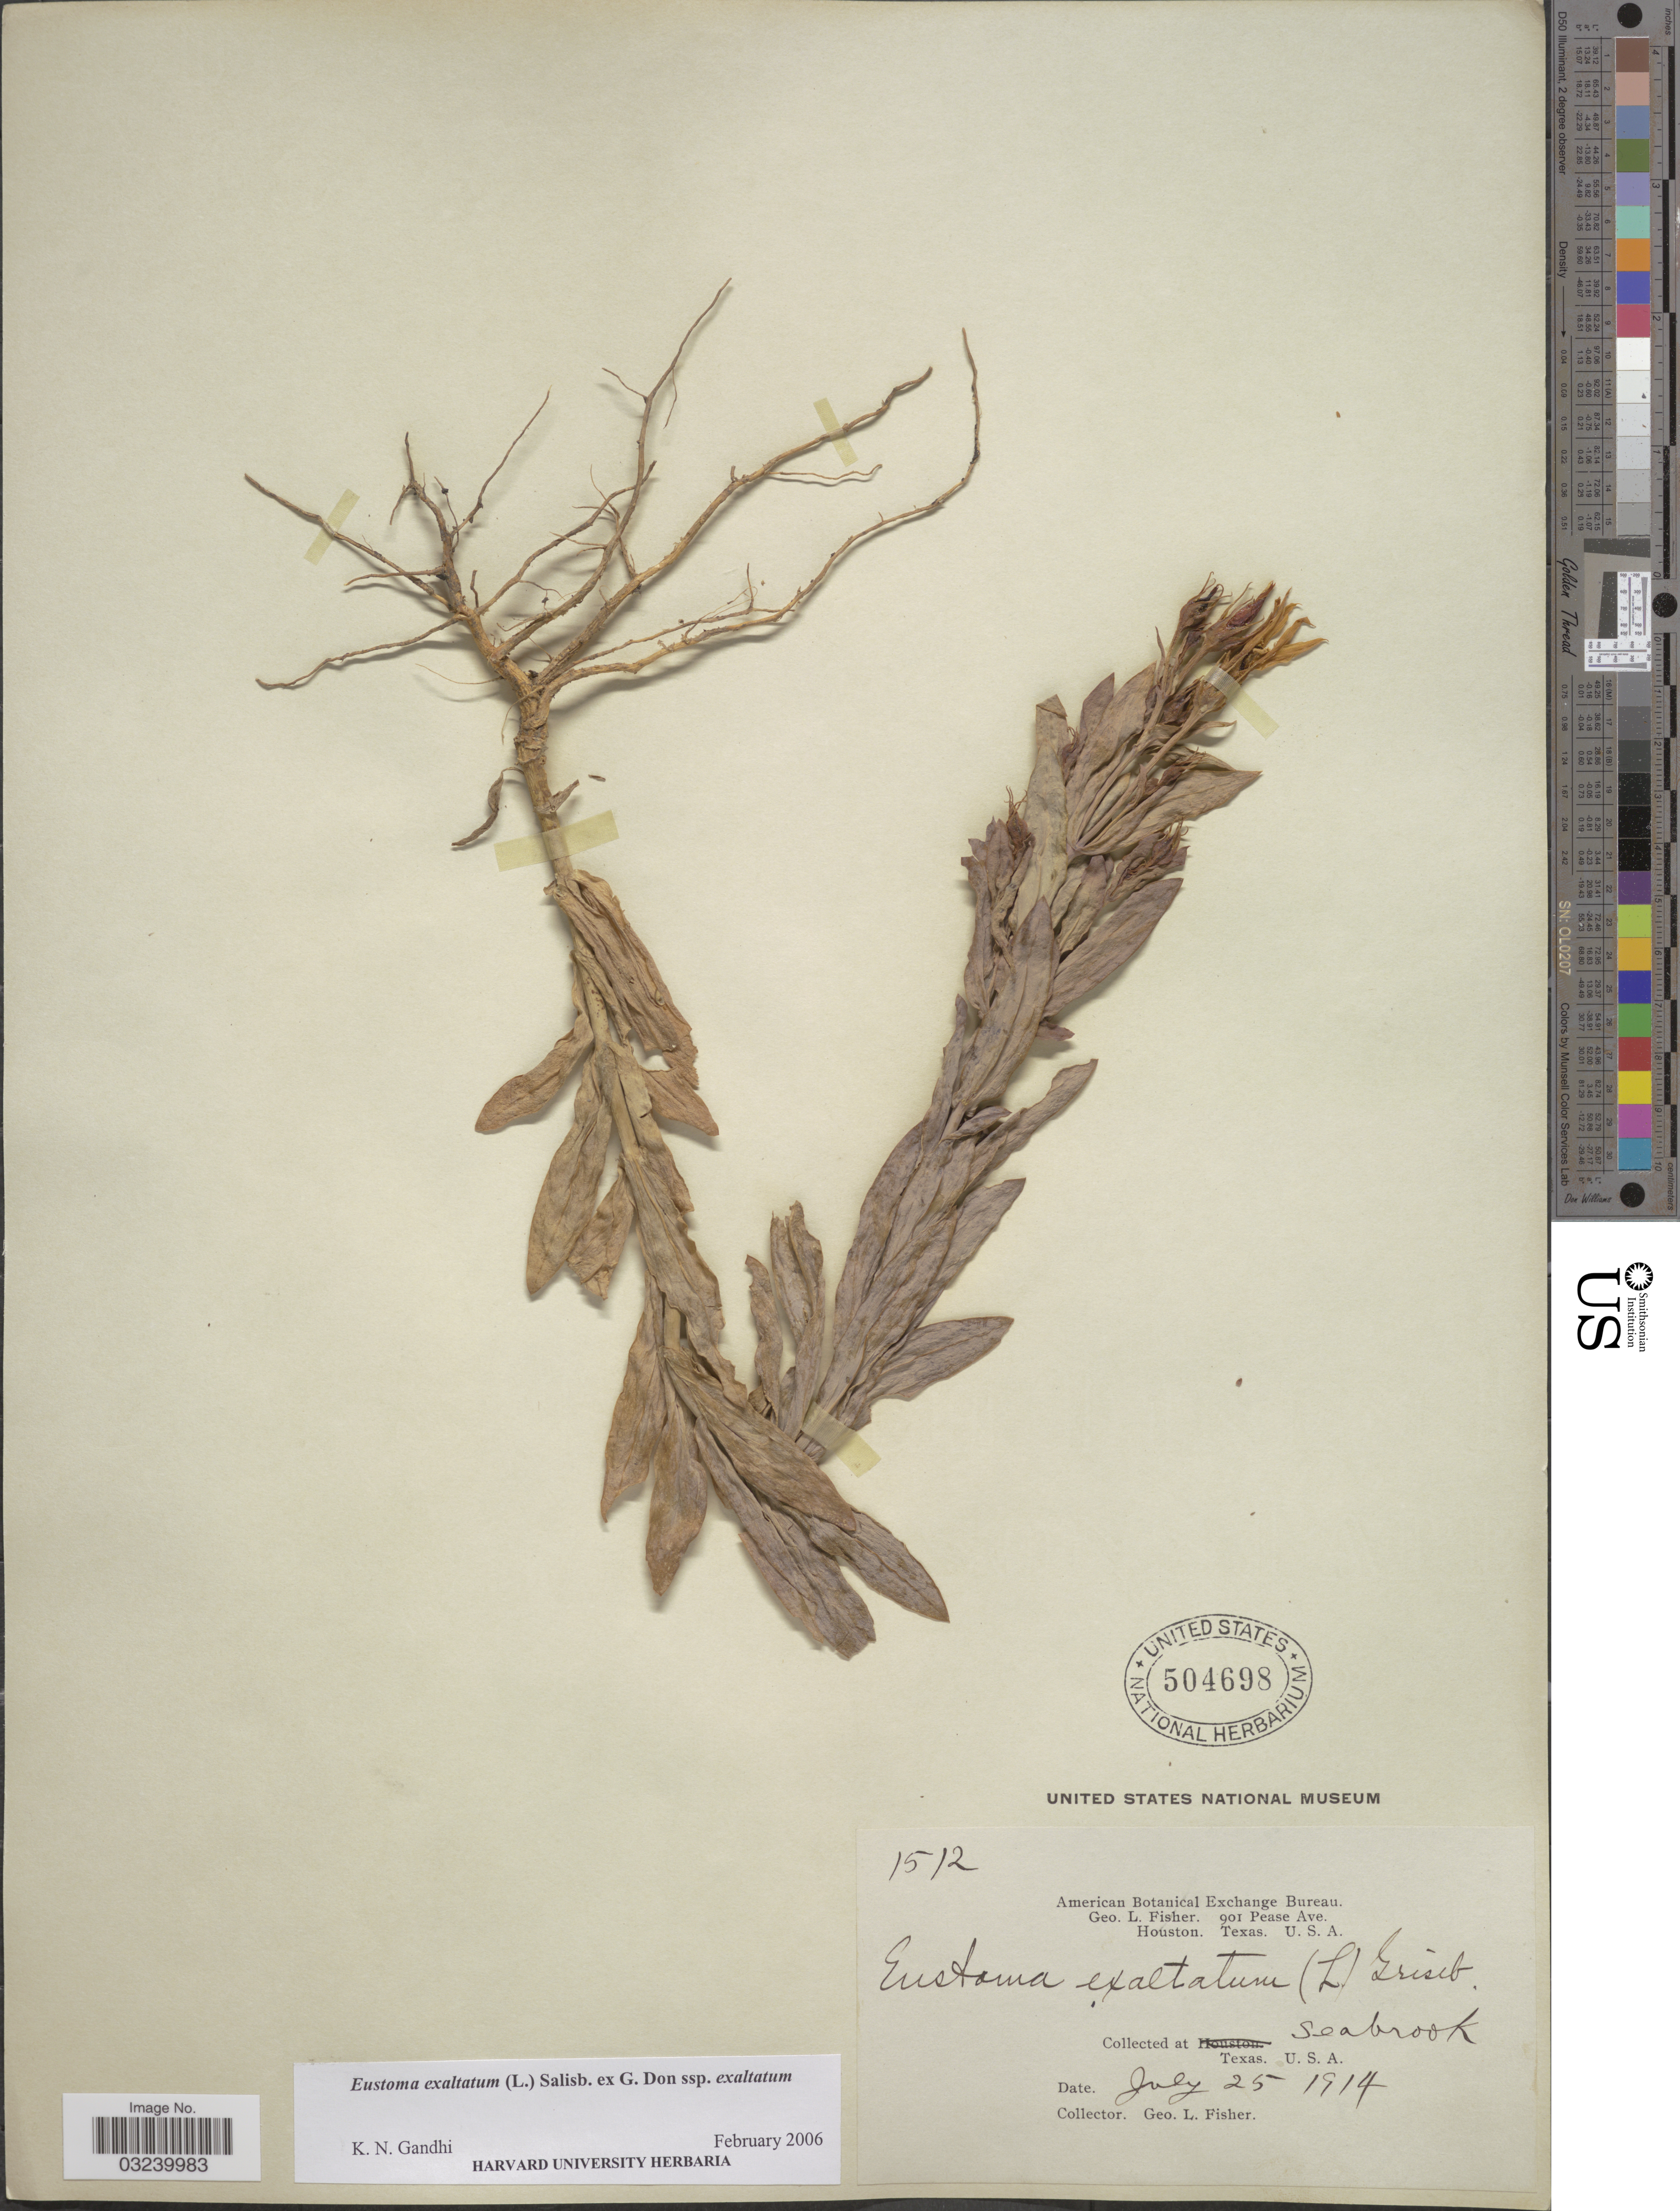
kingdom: Plantae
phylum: Tracheophyta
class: Magnoliopsida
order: Gentianales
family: Gentianaceae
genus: Eustoma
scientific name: Eustoma exaltatum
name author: (L.) Salisb. ex Don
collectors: G. L. Fisher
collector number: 1512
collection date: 1914-07-25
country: United States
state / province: Texas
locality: Seabrook, Texas.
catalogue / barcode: US 504698